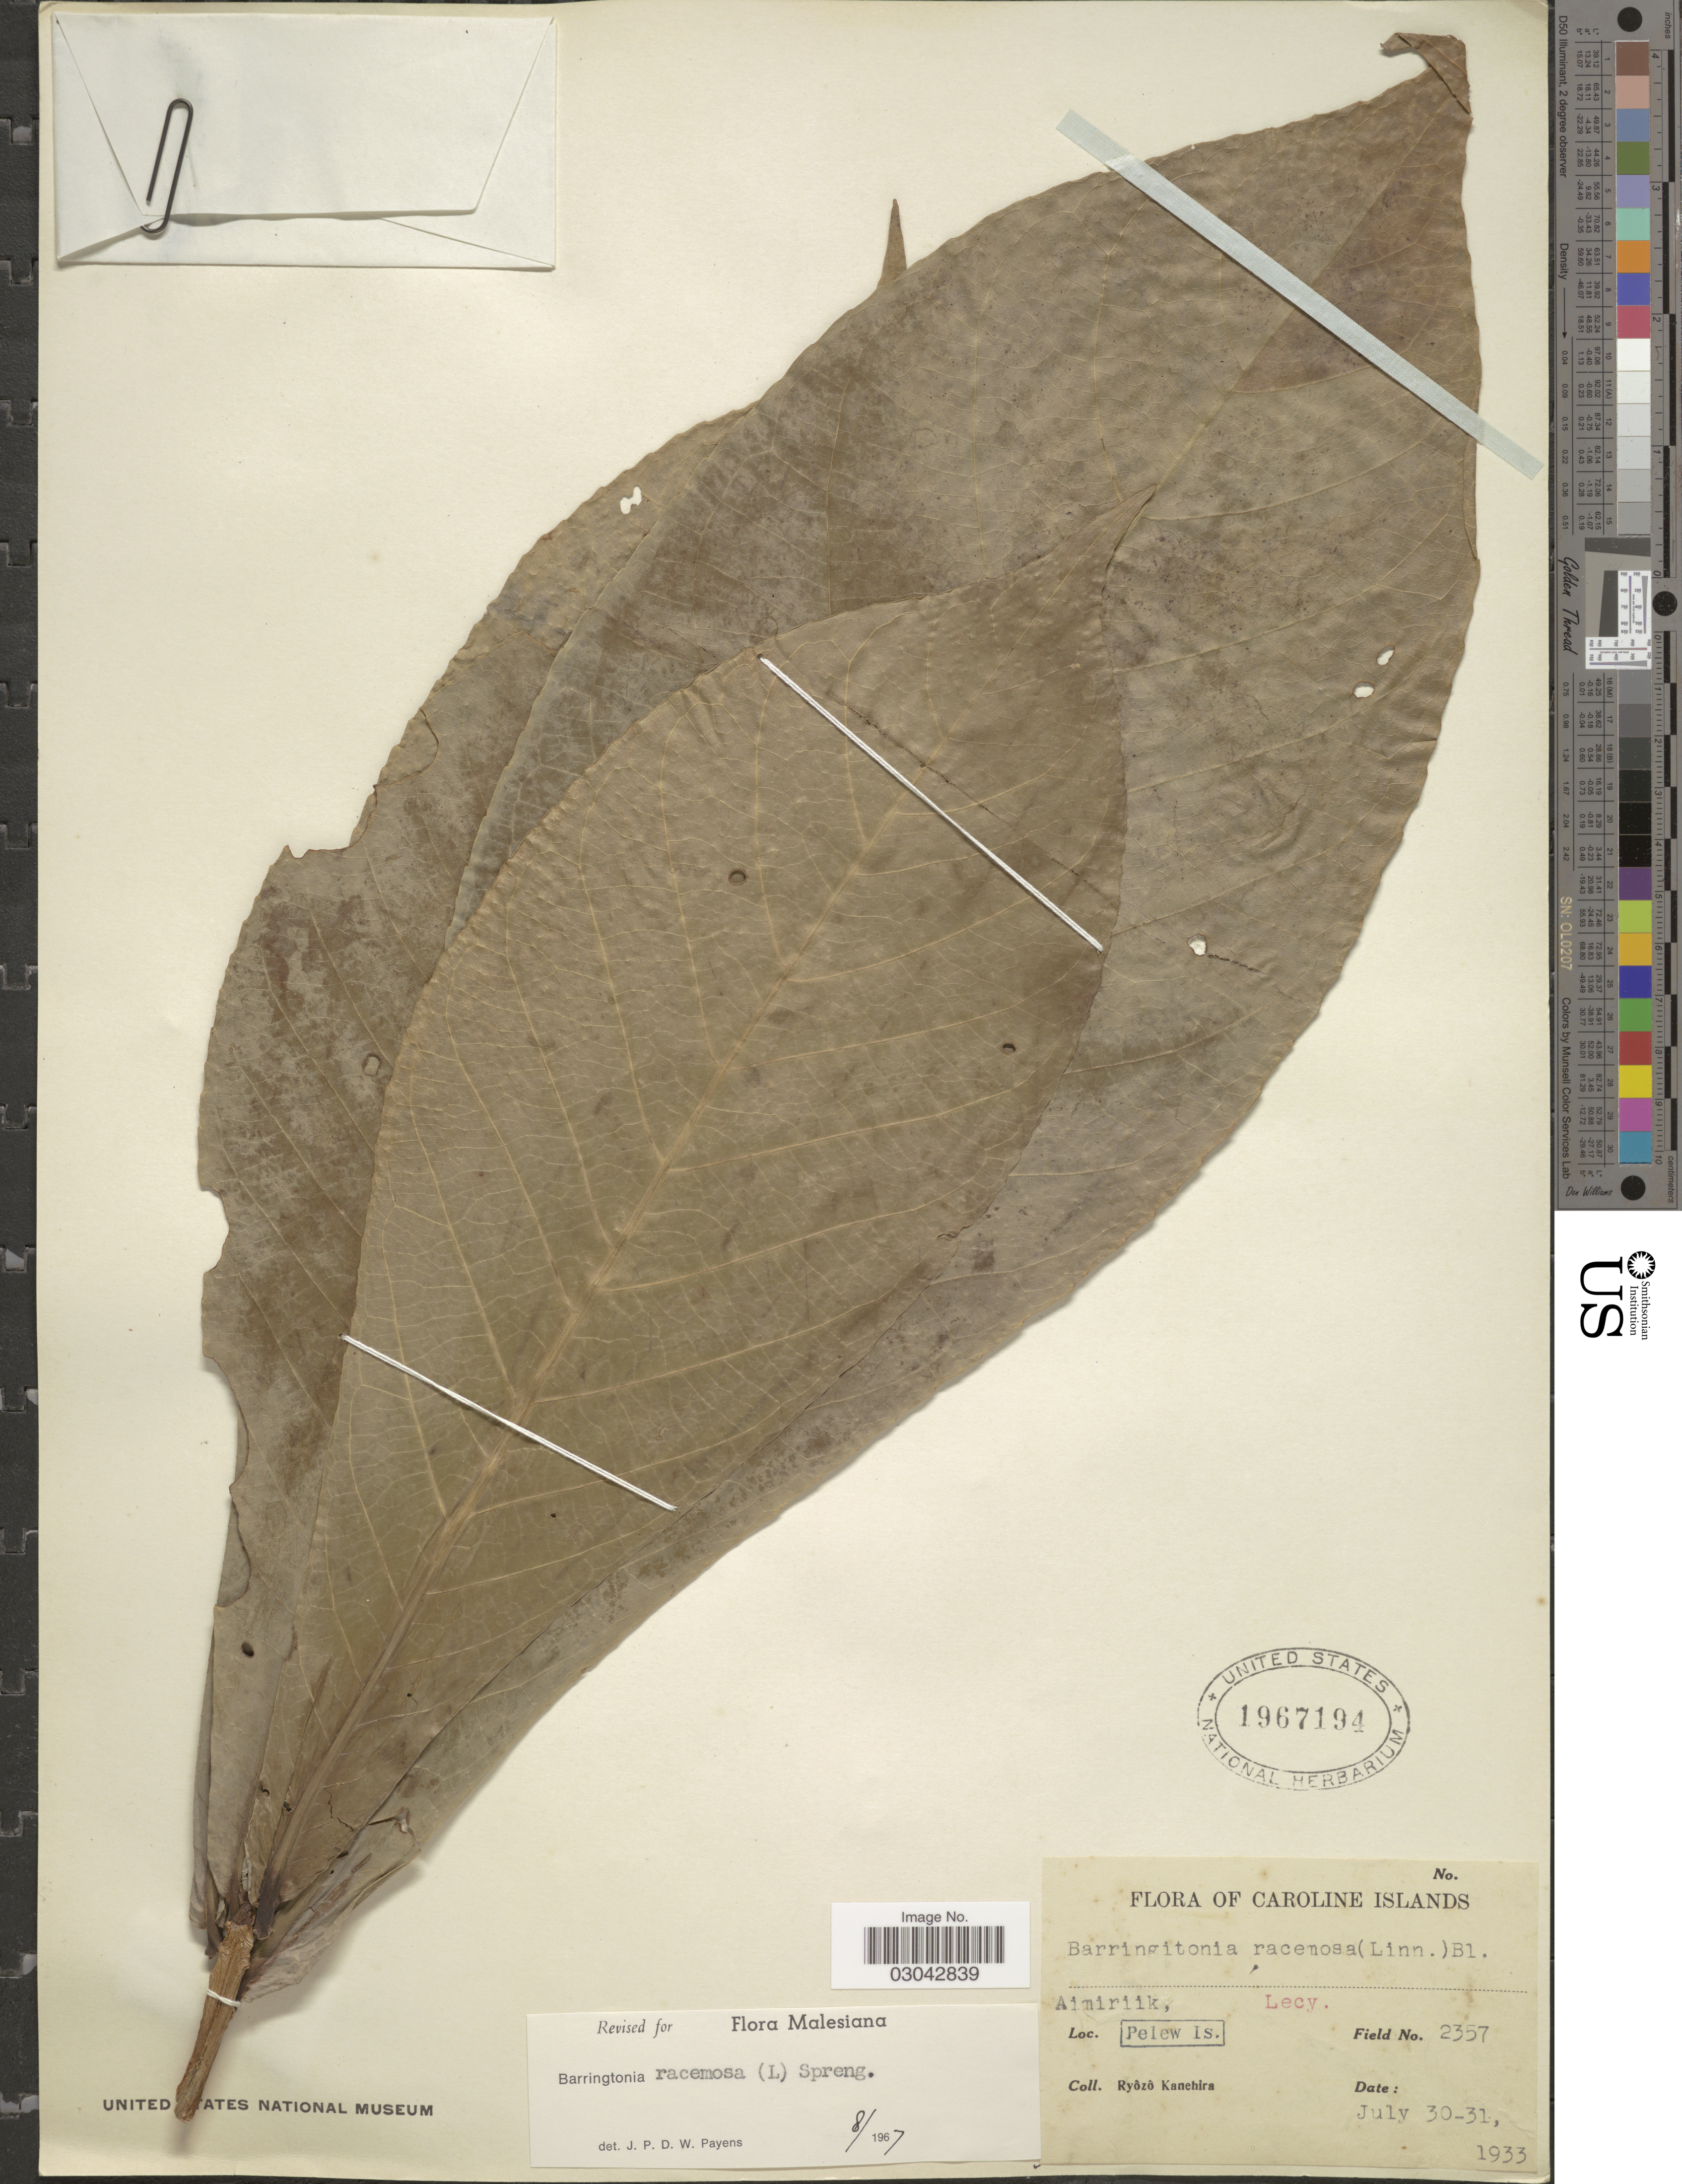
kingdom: Plantae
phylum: Tracheophyta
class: Magnoliopsida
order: Ericales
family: Lecythidaceae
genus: Barringtonia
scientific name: Barringtonia racemosa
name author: (L.) Spreng.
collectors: R. Kanehira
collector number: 2357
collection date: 1933-07-30/1933-07-31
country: Palau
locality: Caroline Islands. Aimiriik, Pelew Is.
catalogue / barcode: US 1967194